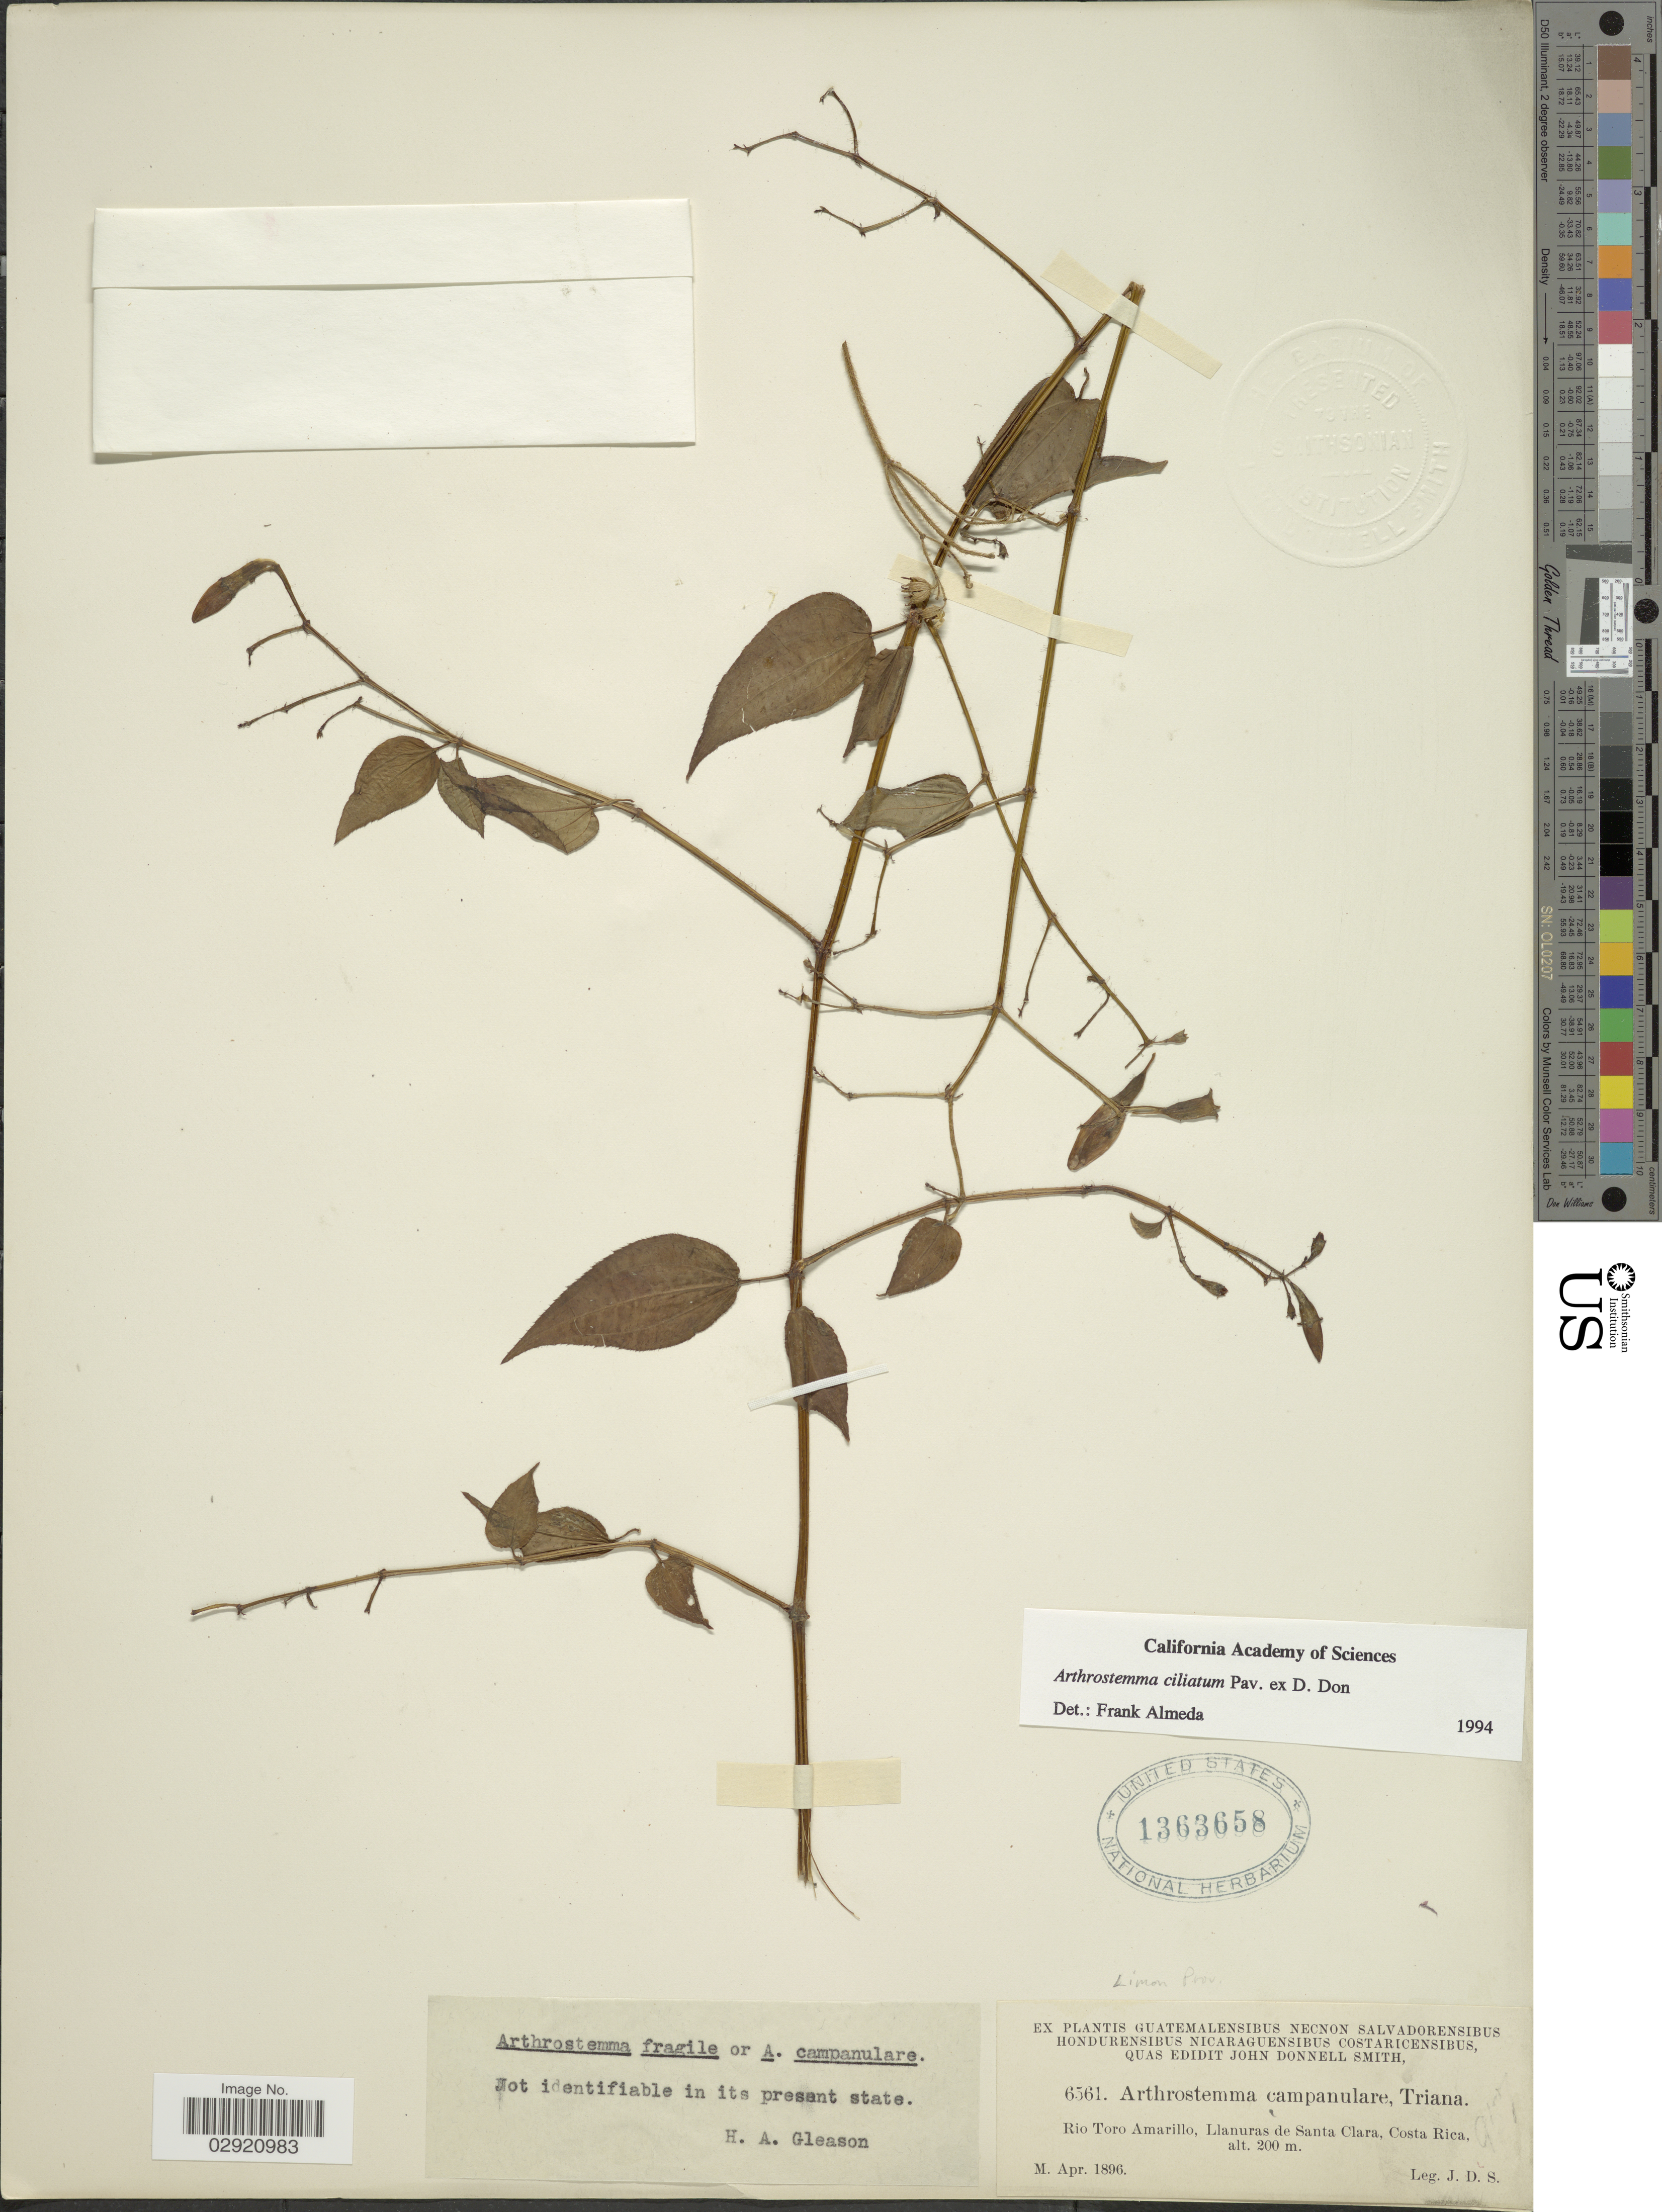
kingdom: Plantae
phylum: Tracheophyta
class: Magnoliopsida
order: Myrtales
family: Melastomataceae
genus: Arthrostemma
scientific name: Arthrostemma ciliatum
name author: Pav. ex D. Don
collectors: J. Donnell Smith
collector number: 6561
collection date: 1896-04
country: Costa Rica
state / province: Limón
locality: Rio Toro Amarillo, Llanuras de Santa Clara.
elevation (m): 200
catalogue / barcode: US 1363658